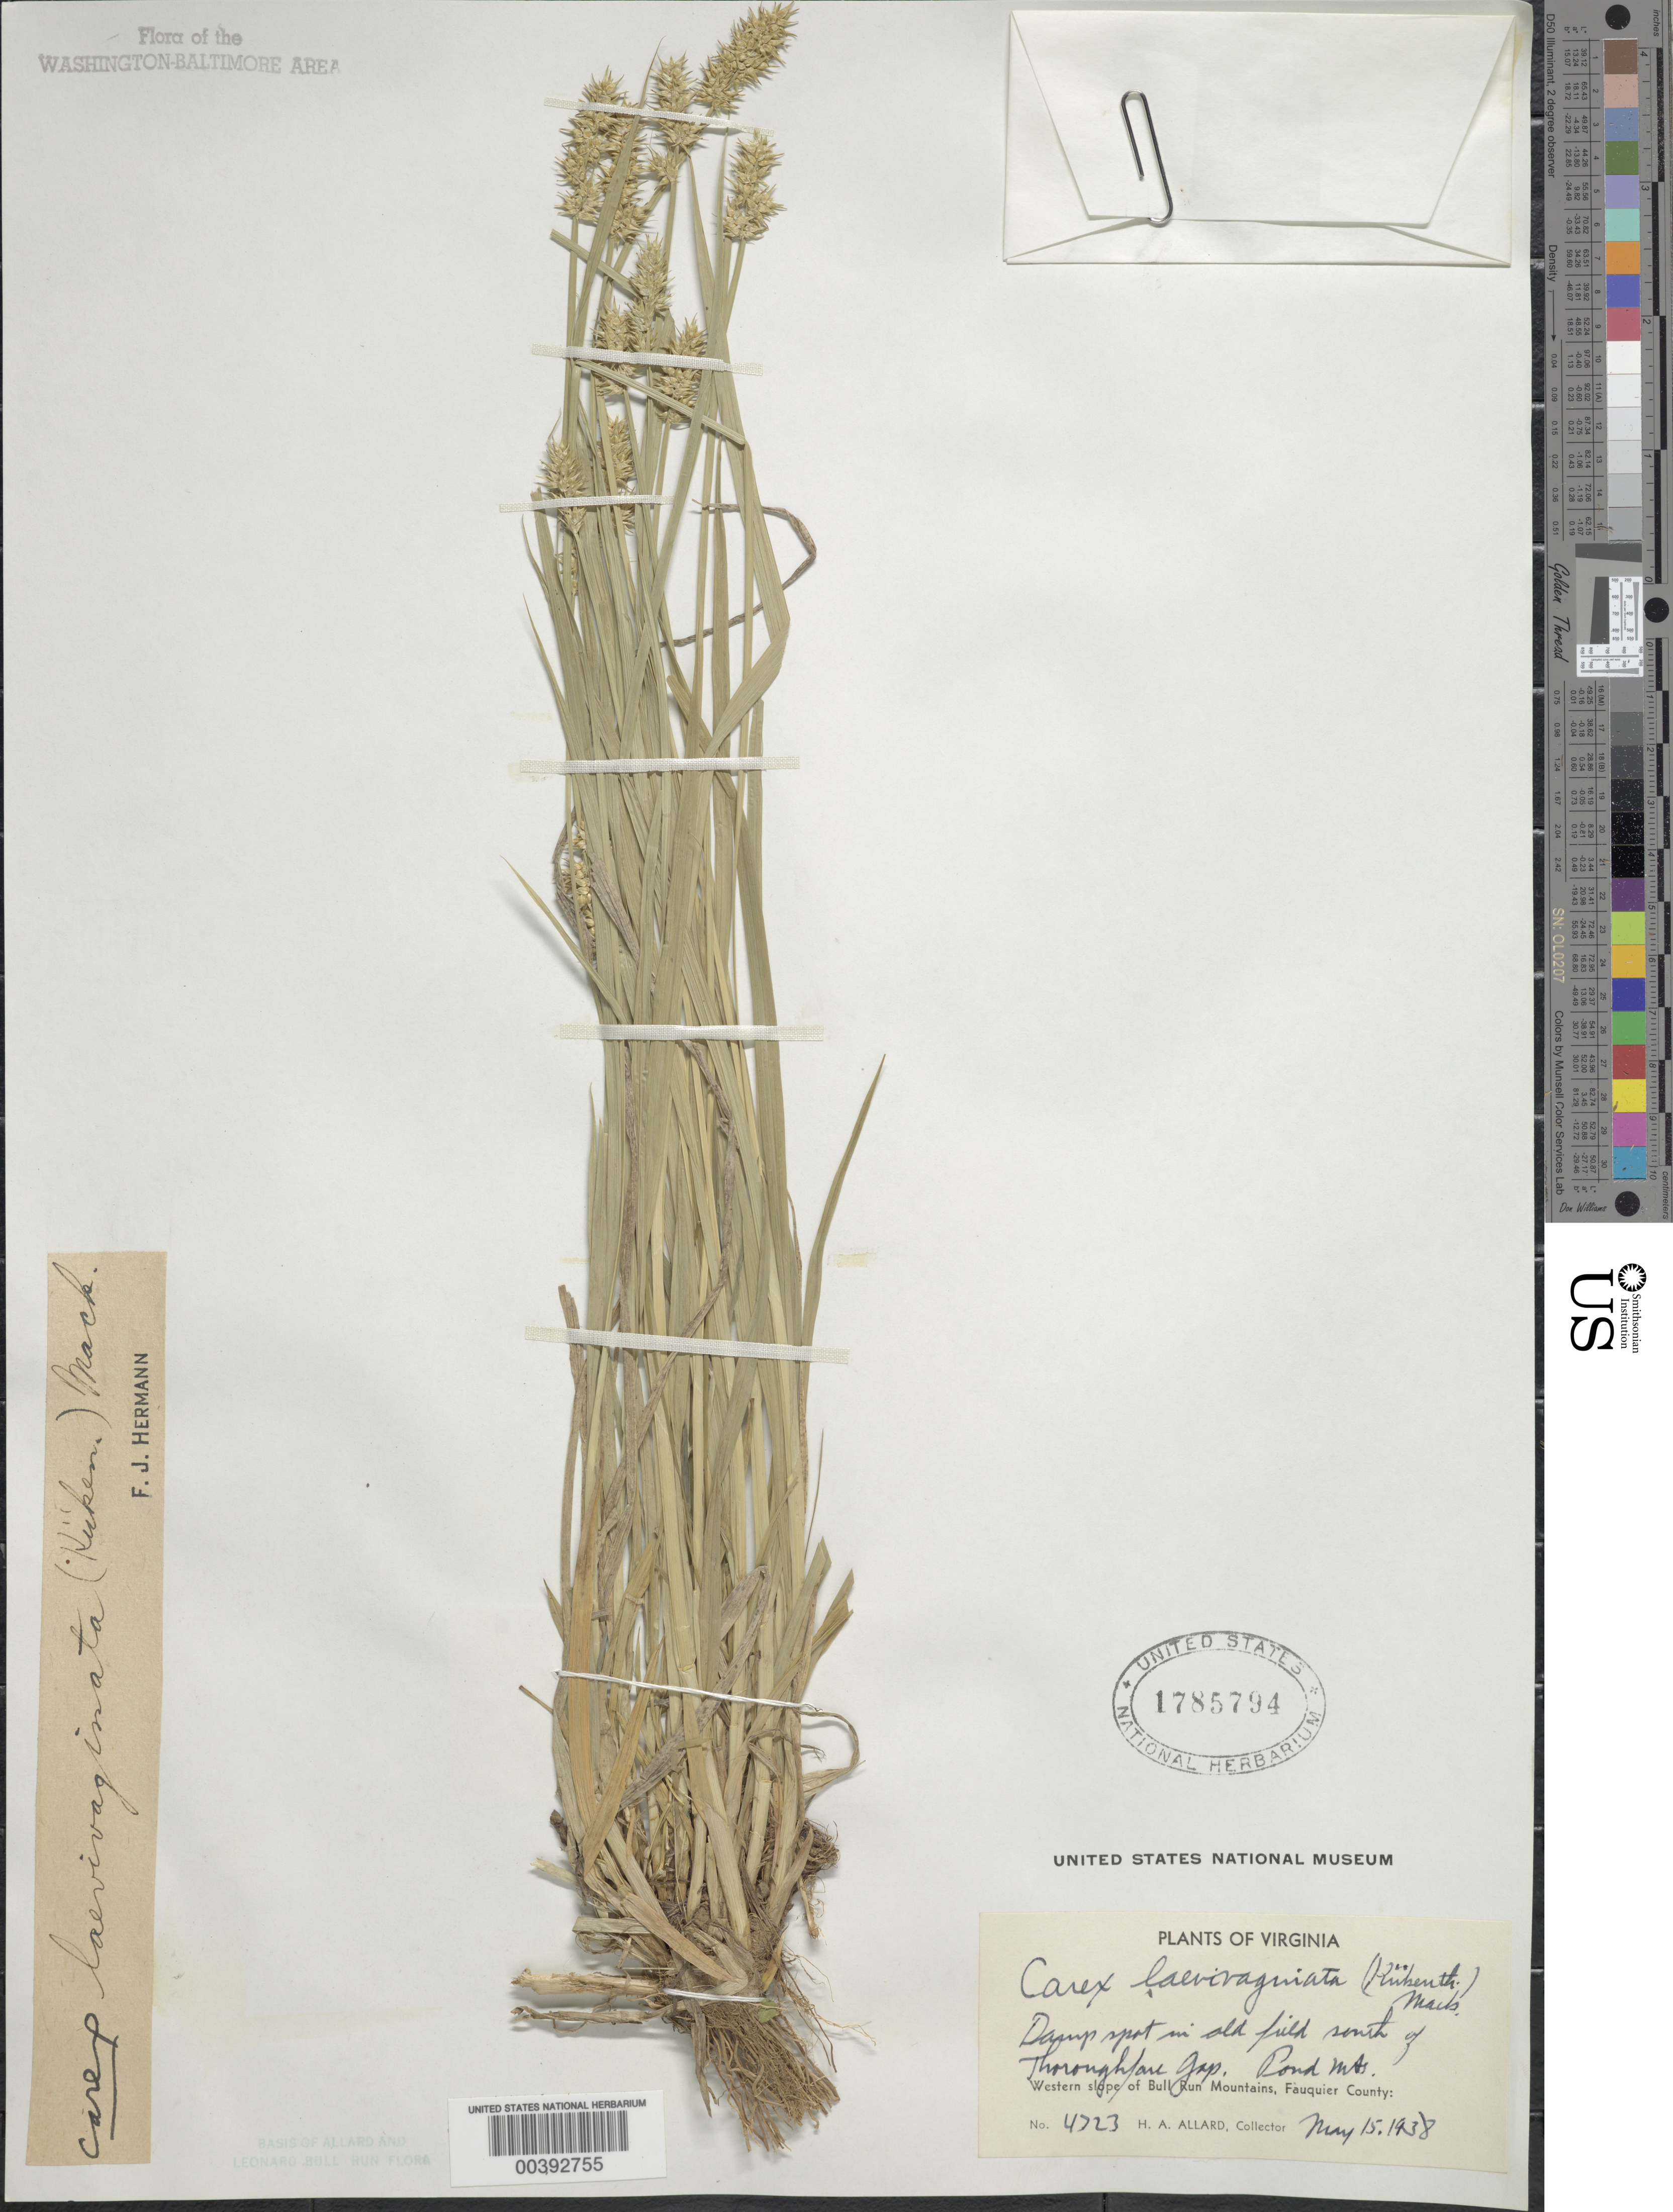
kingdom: Plantae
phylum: Tracheophyta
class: Liliopsida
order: Poales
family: Cyperaceae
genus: Carex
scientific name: Carex laevivaginata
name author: (Kük.) Mack.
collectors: H. A. Allard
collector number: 4723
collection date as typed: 15 May 1938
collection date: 1938-05-15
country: United States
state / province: Virginia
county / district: Fauquier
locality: South of Thorofare Gap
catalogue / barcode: US 1785794